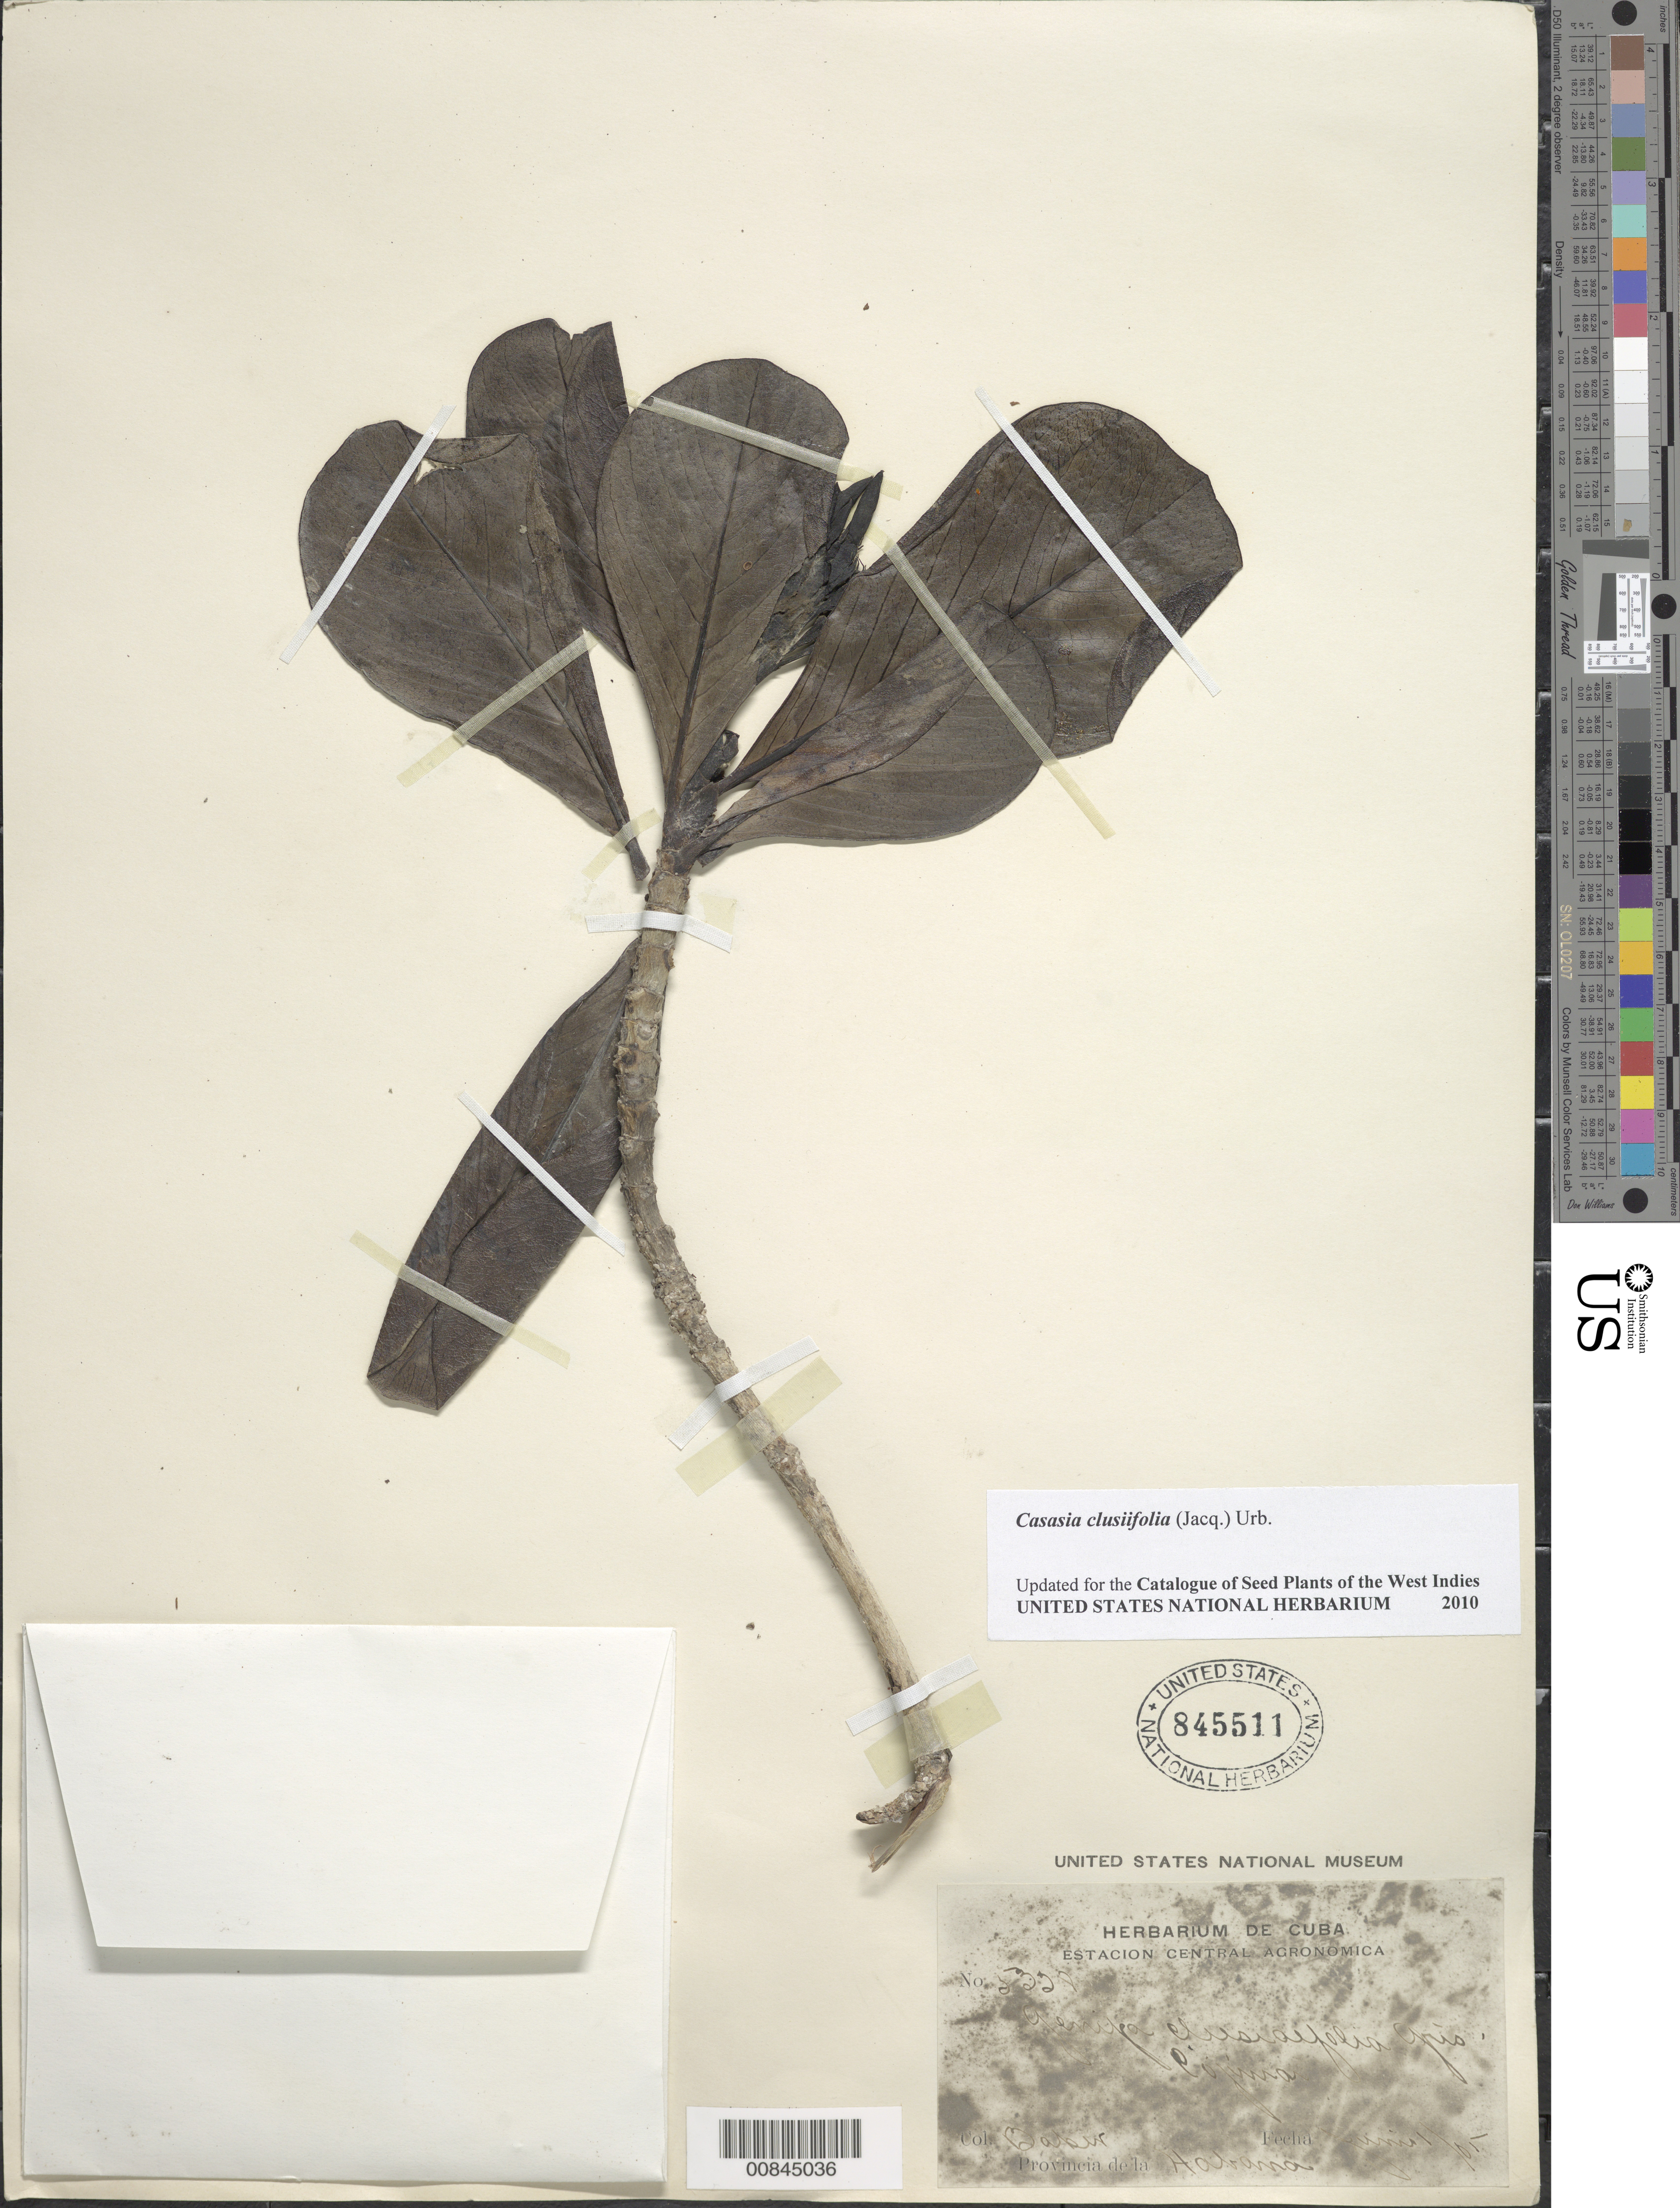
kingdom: Plantae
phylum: Tracheophyta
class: Magnoliopsida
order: Gentianales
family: Rubiaceae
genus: Casasia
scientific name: Casasia clusiifolia var. clusiifolia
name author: (Jacq.) Urb.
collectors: C. F. Baker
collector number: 828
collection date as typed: Jun 1805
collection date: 1805-06 or 1905-06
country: Cuba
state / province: La Habana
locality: Cojima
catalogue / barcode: US 845511